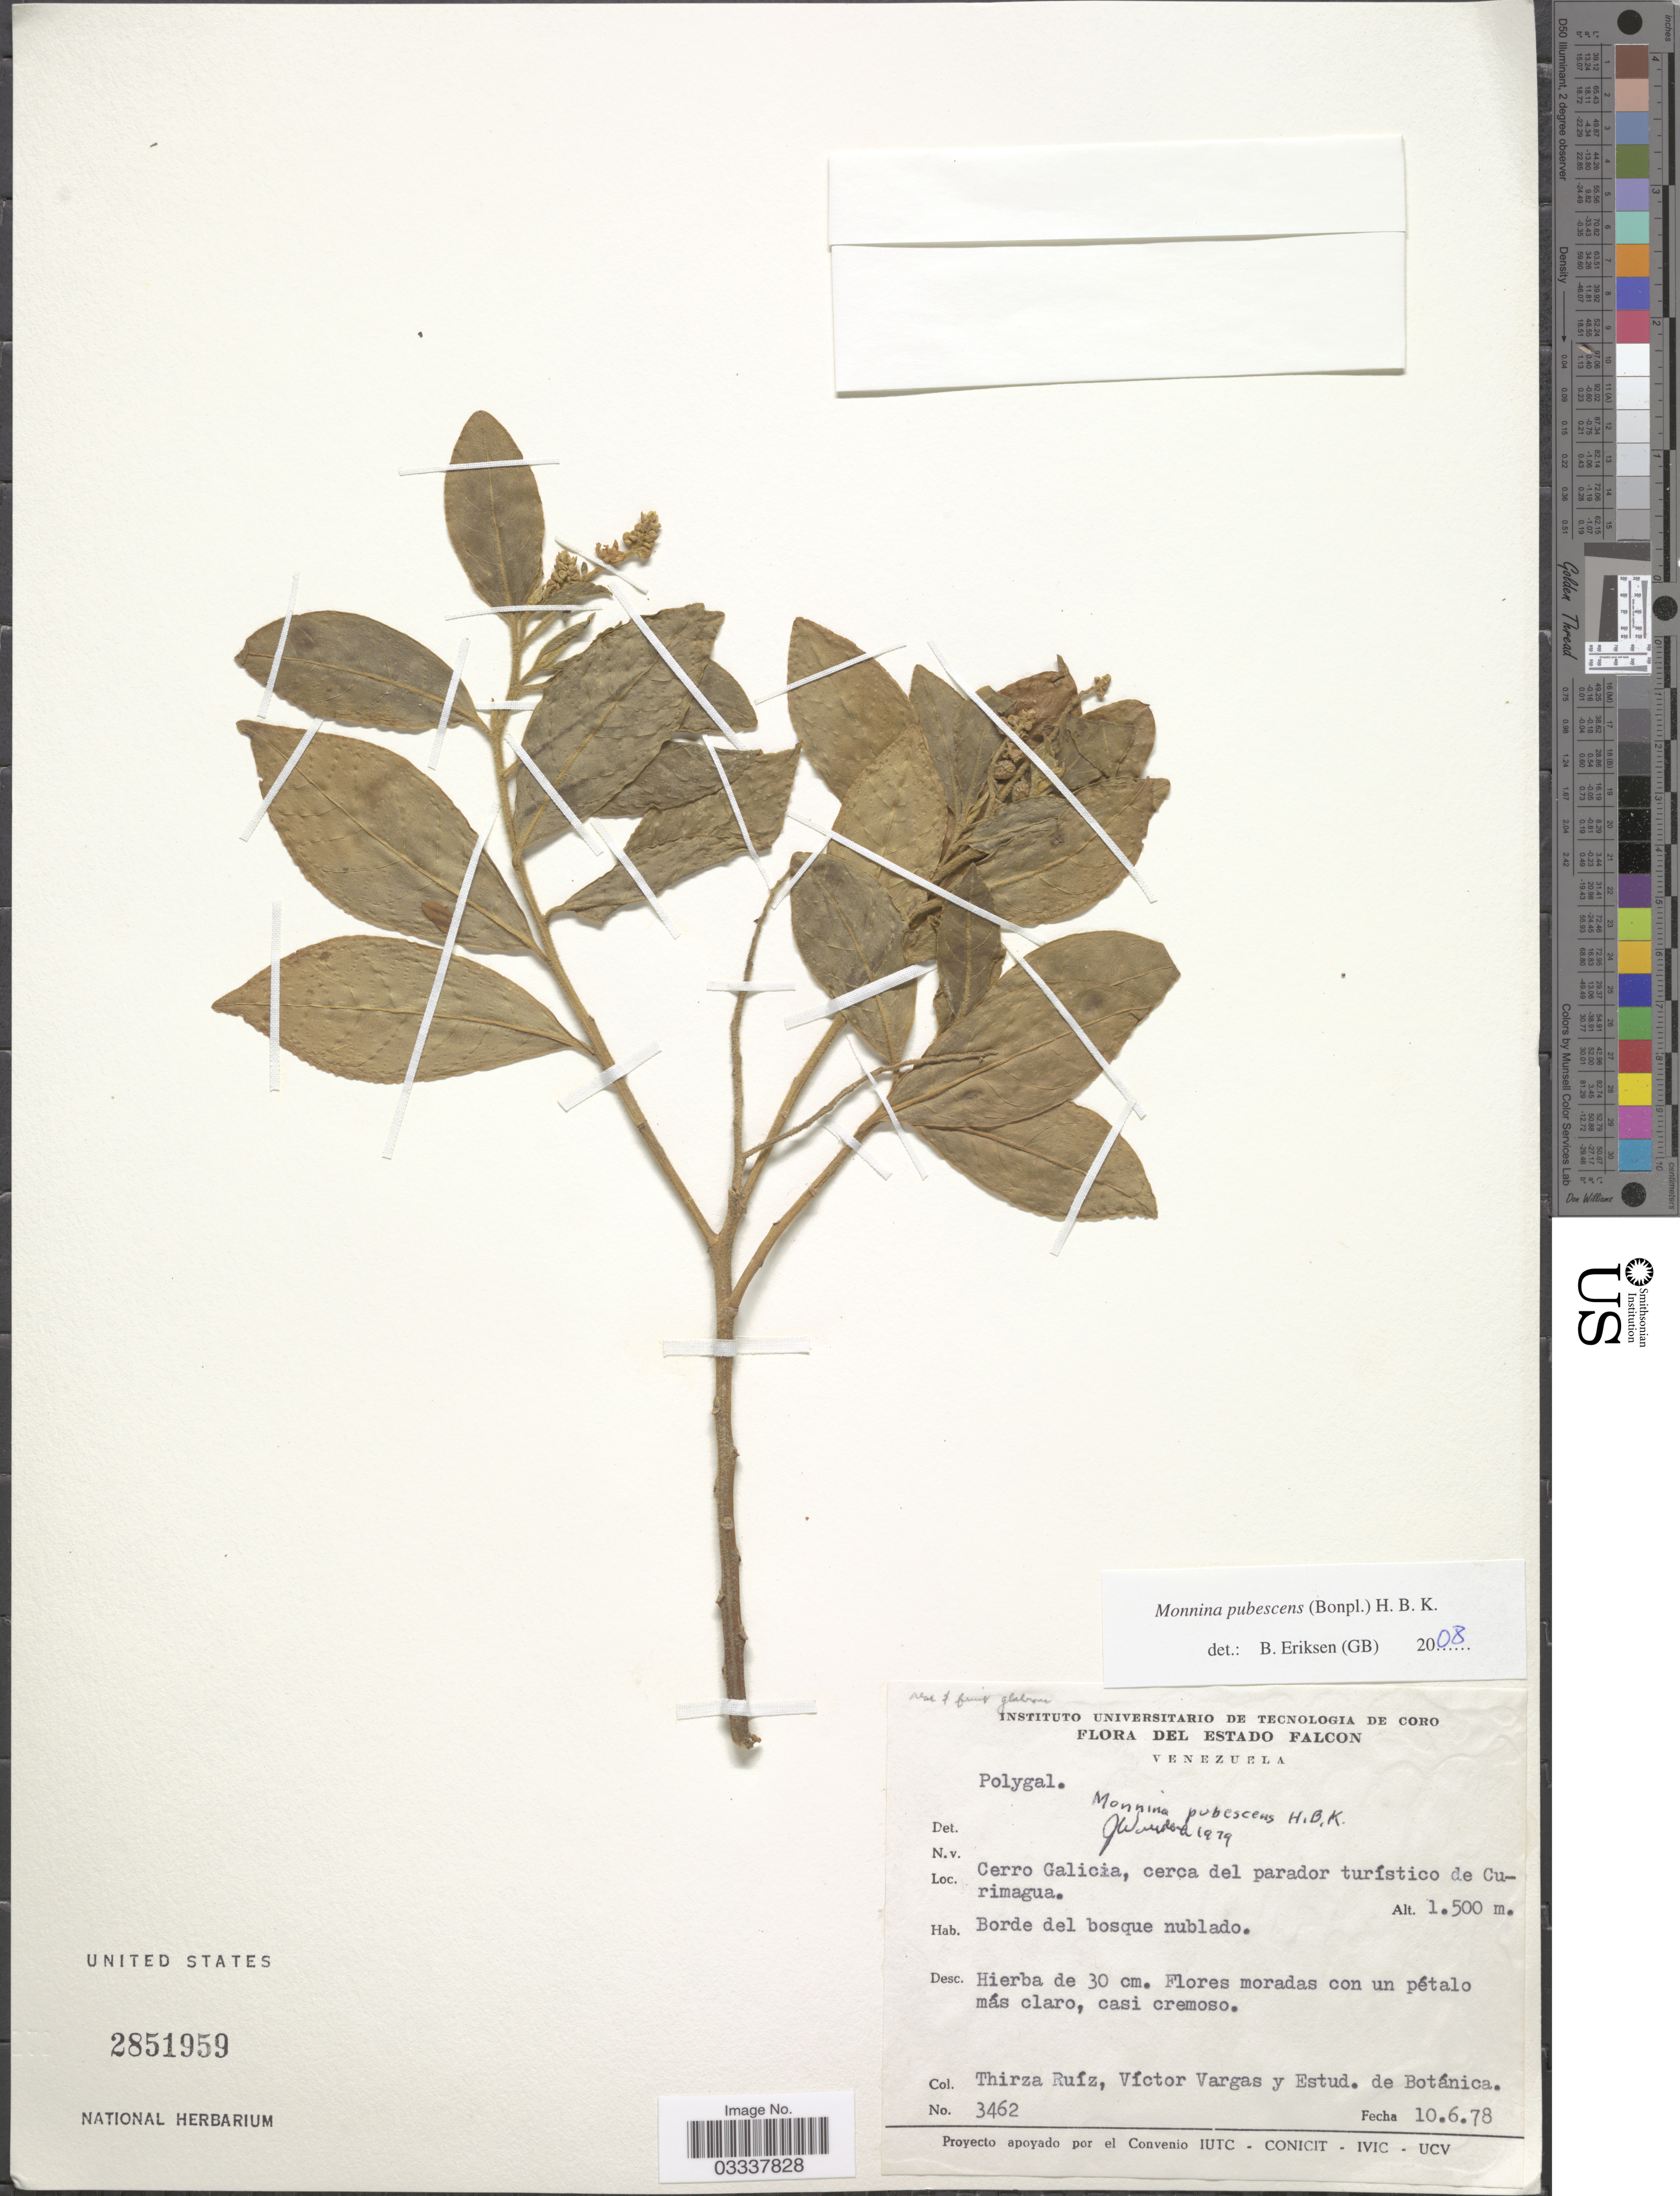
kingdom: Plantae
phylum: Tracheophyta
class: Magnoliopsida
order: Fabales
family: Polygalaceae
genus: Monnina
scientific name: Monnina pubescens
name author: Kunth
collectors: T. Ruíz, V. Vargas & Estud. de Botánica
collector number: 3462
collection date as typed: Transcribed d/m/y: 10/6/78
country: Venezuela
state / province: Falcón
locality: Cerro Galicia, cerca del parador turístico de Curimagua.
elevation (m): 1500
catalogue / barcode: US 2851959